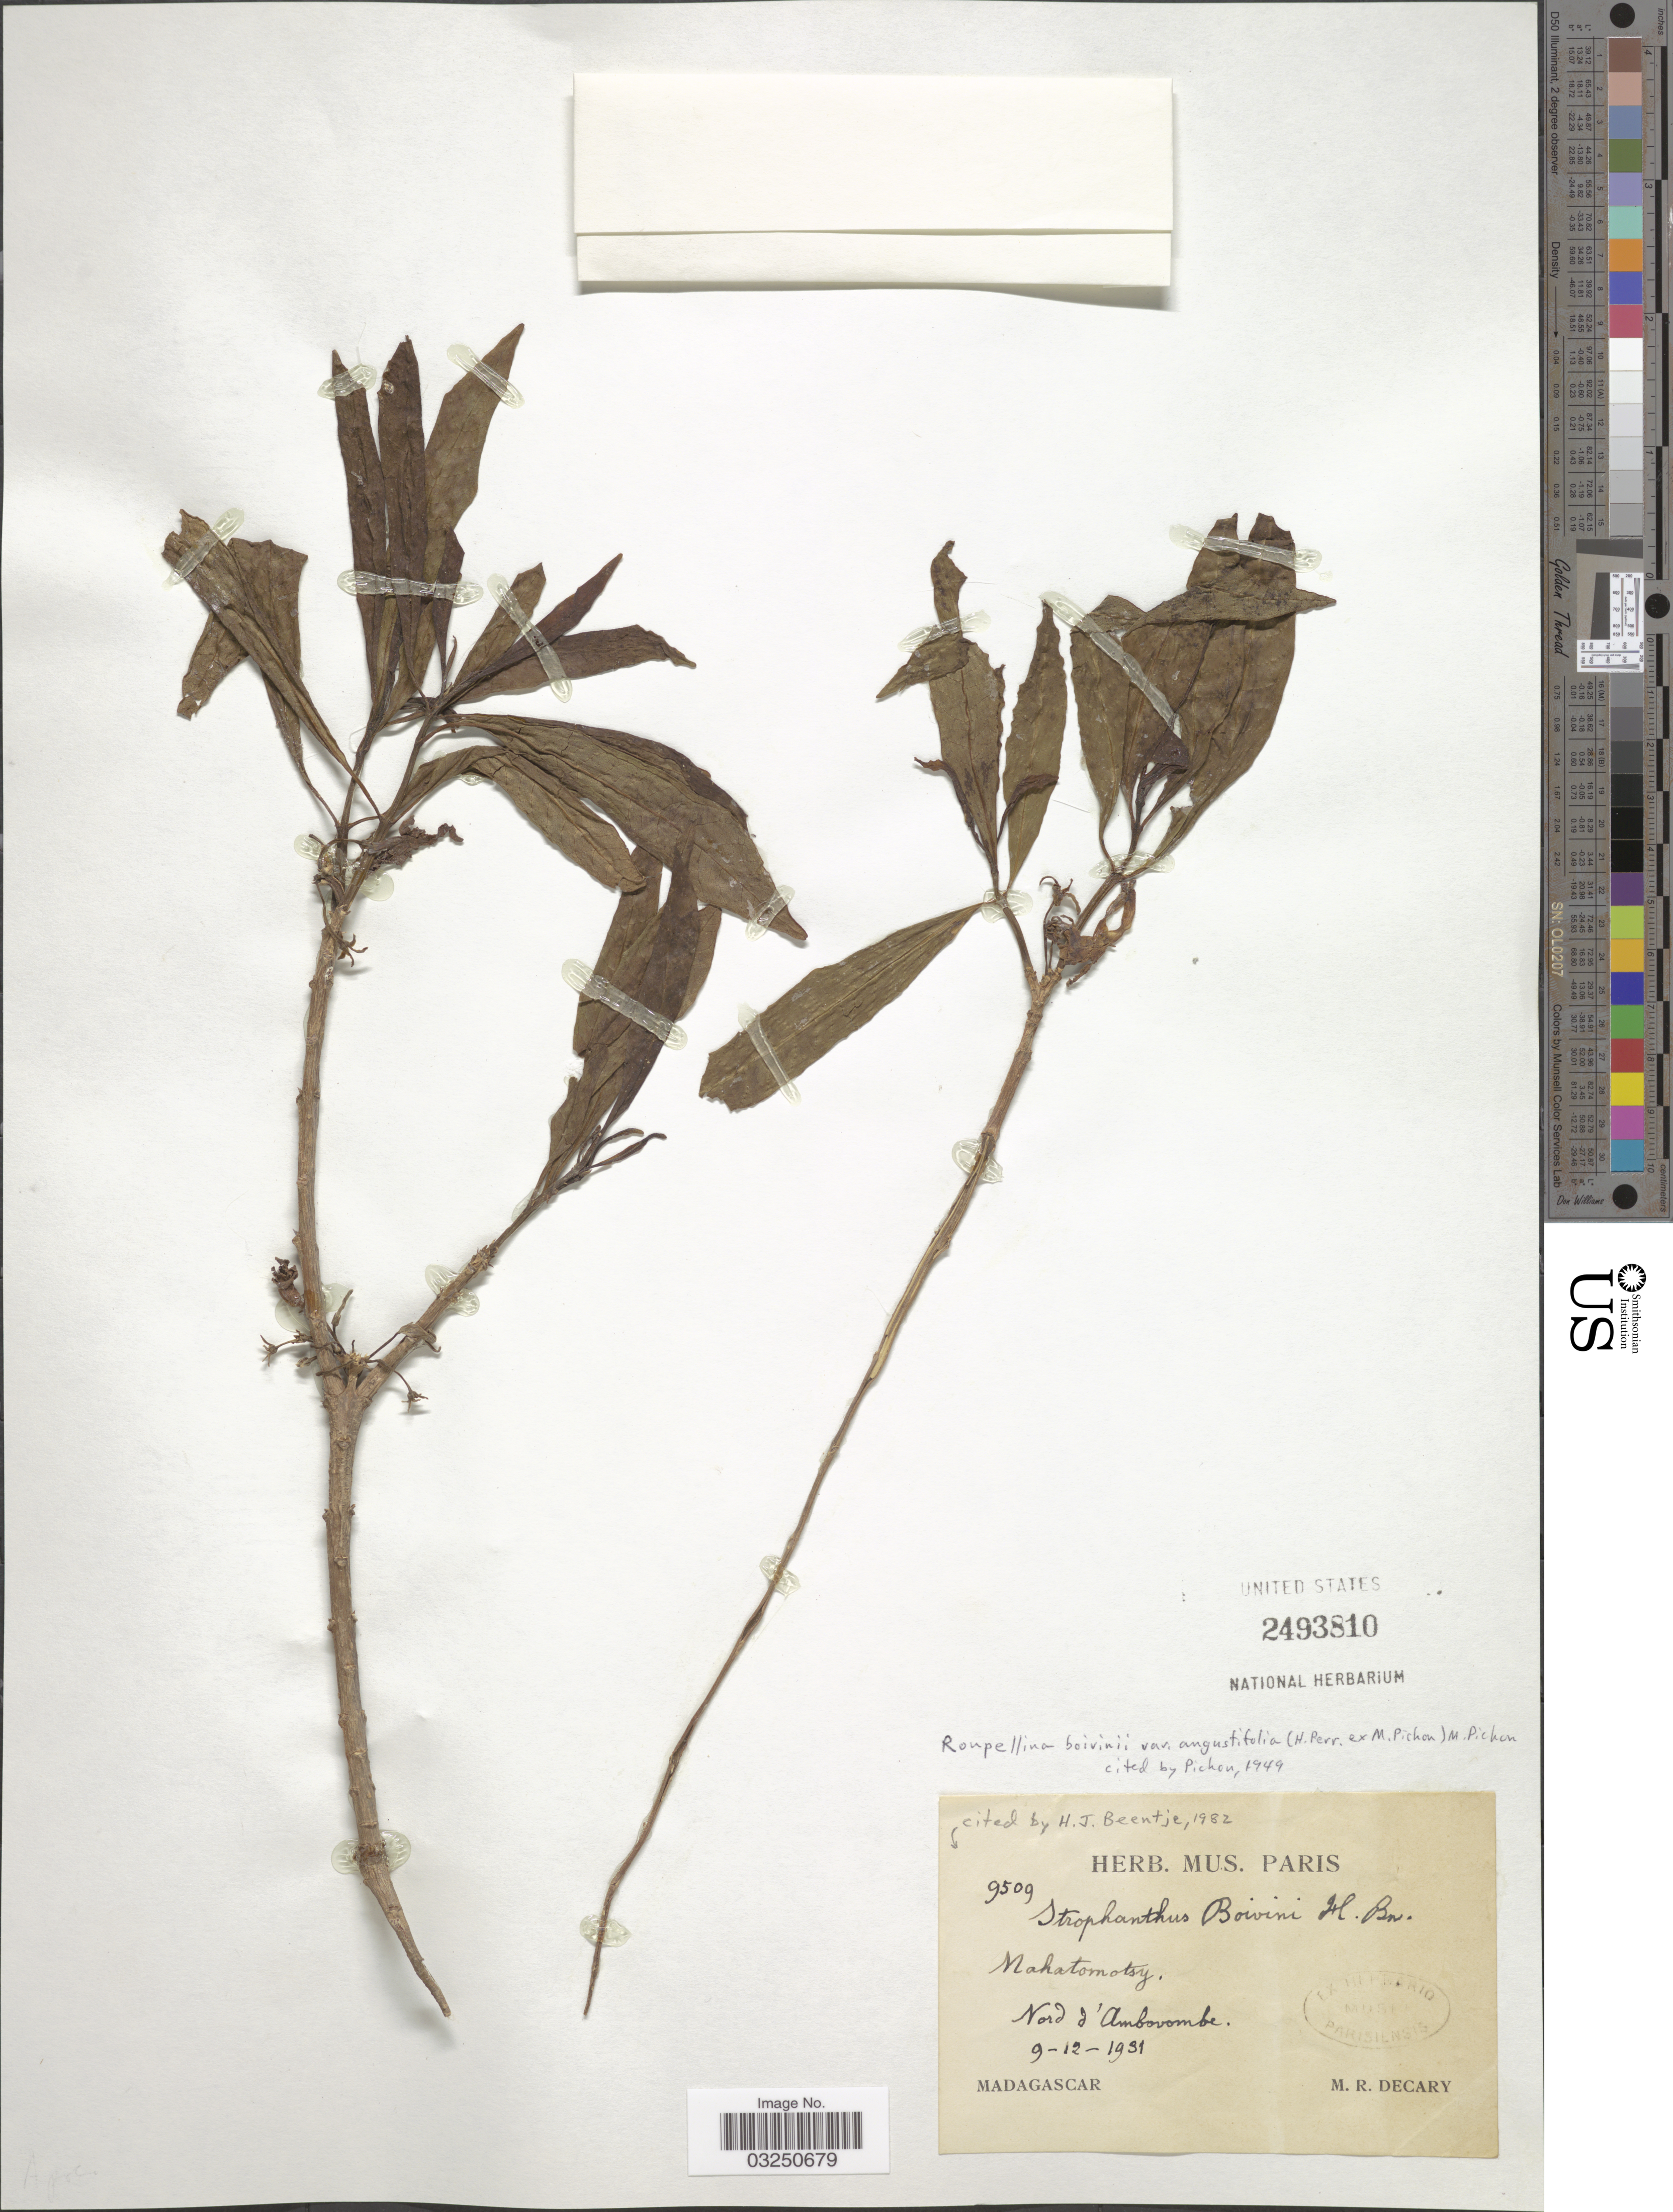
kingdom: Plantae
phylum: Tracheophyta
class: Magnoliopsida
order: Gentianales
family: Apocynaceae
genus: Roupellina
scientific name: Roupellina boivinii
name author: (Baill.) Pichon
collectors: R. Decary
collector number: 9509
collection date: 1931-12-09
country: Madagascar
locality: Mahatomotsy. Nord d'Ambovombe.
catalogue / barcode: US 2493810